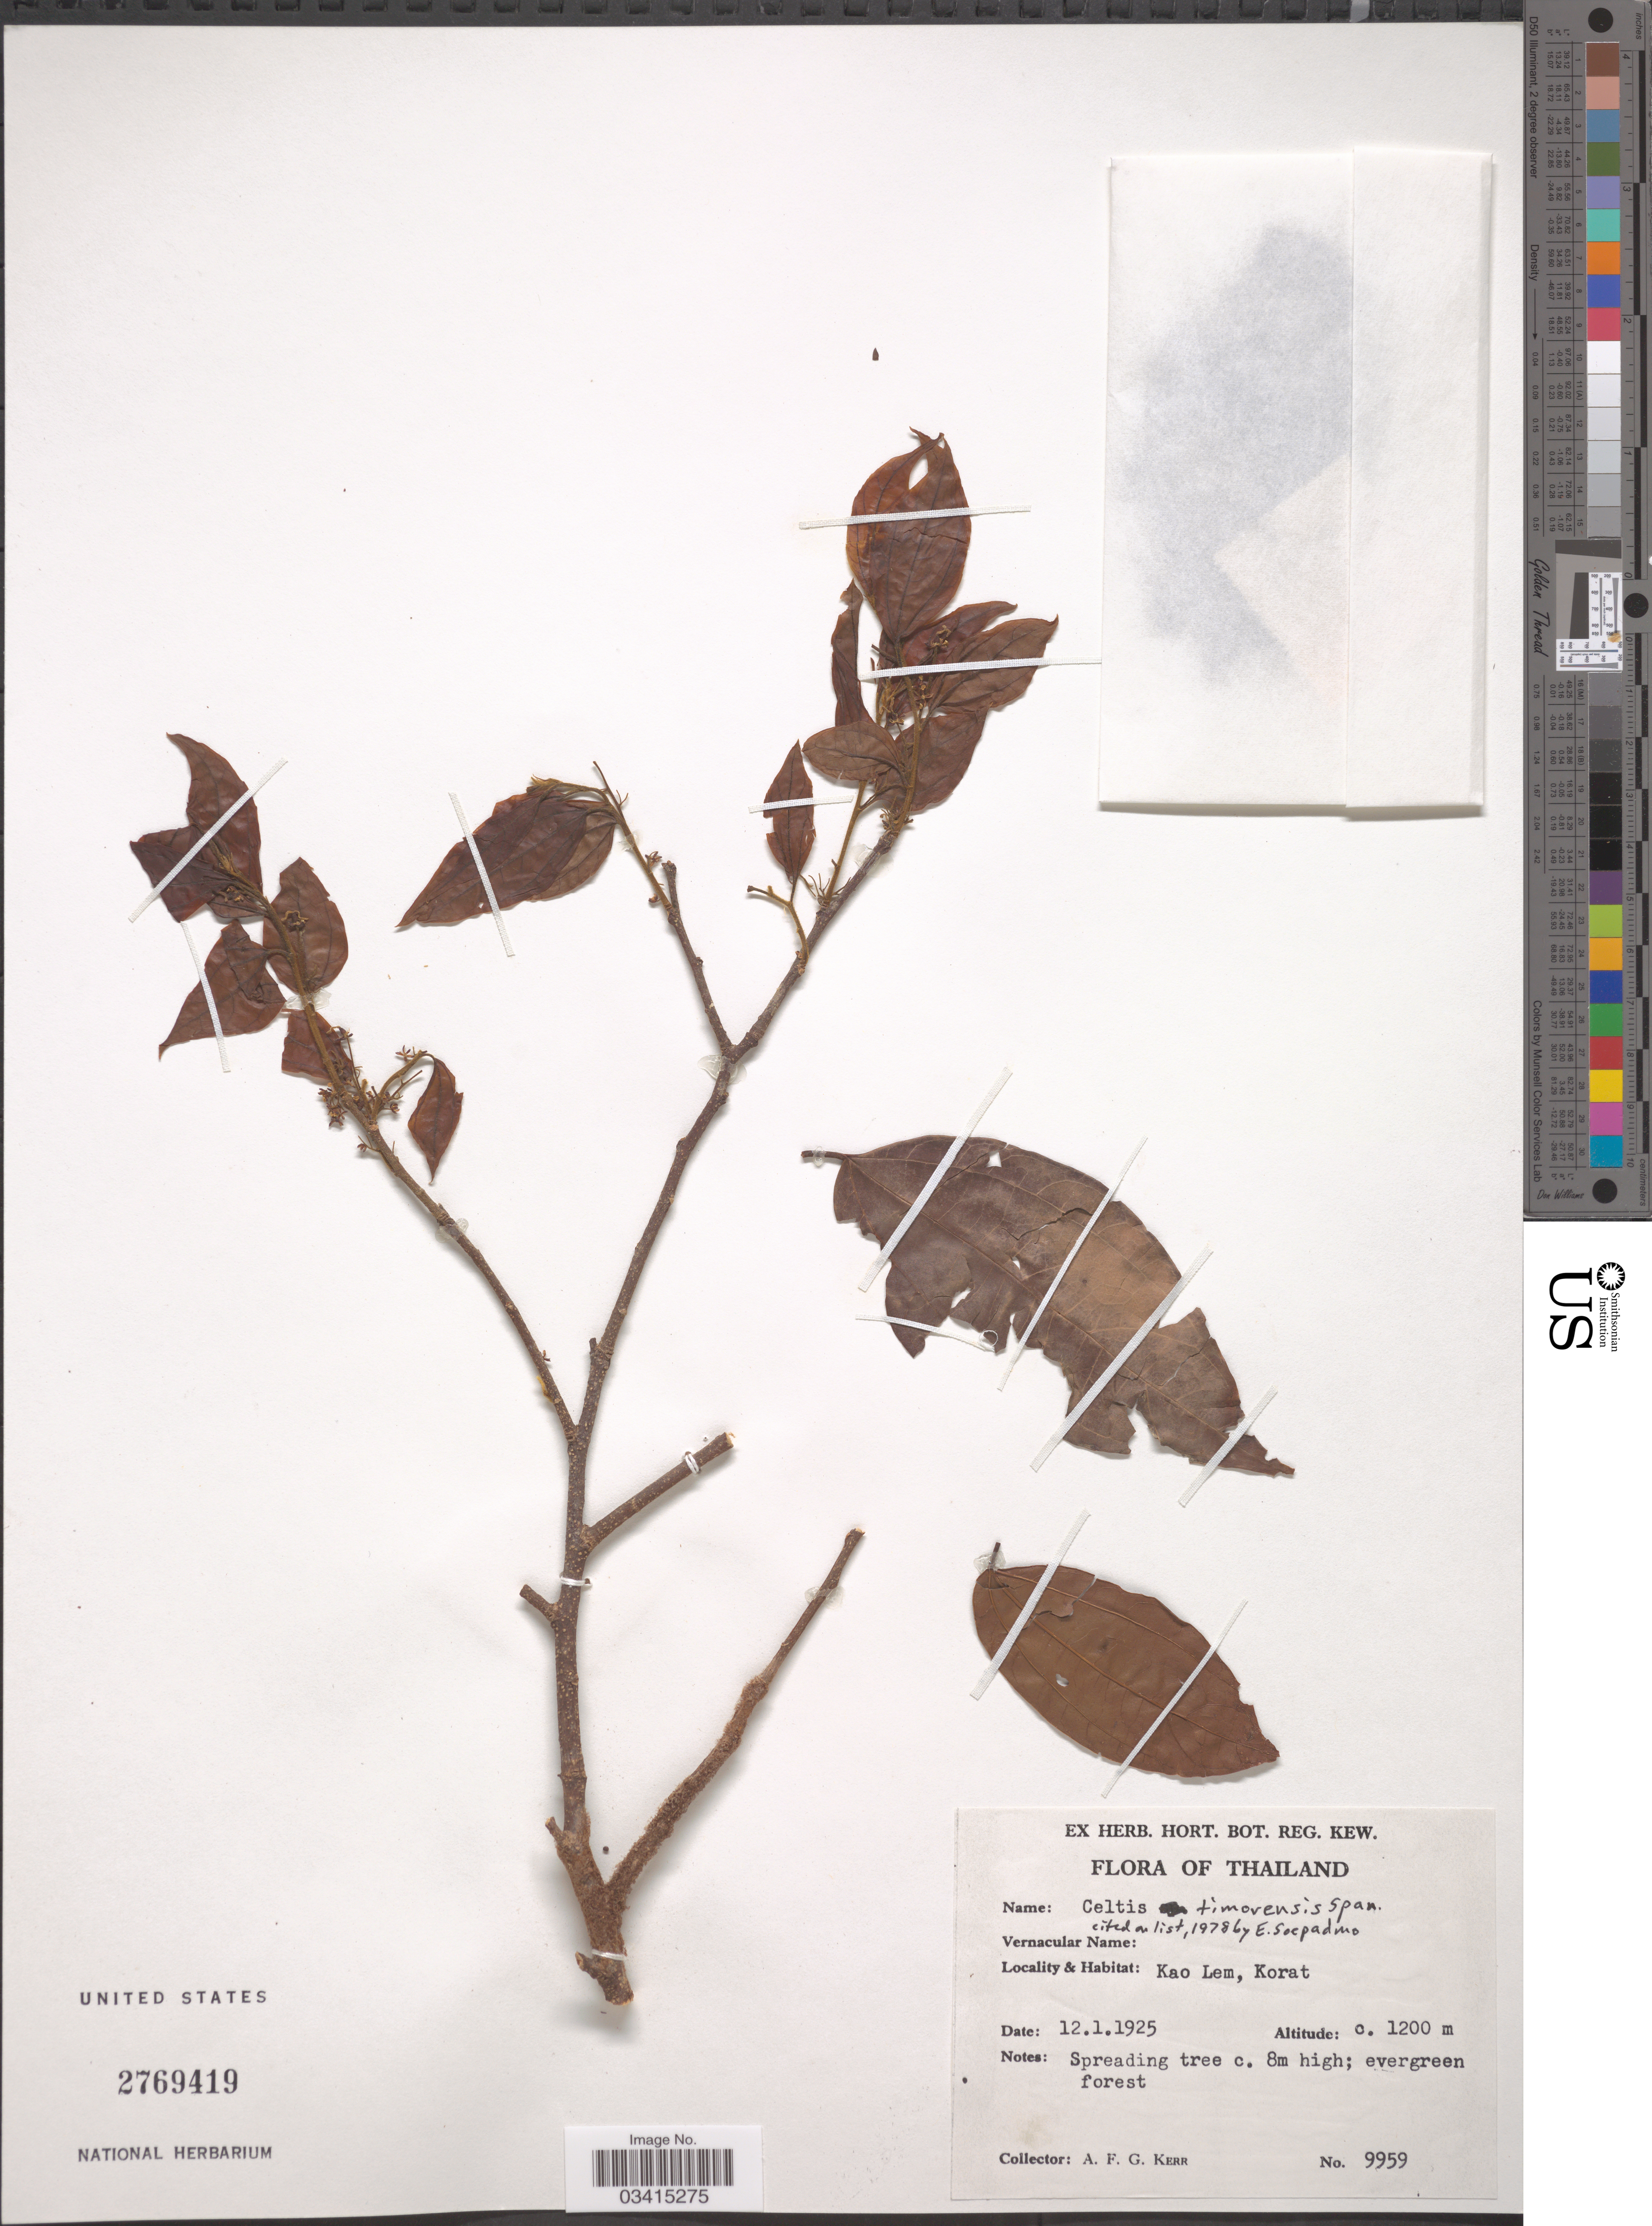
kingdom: Plantae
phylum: Tracheophyta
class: Magnoliopsida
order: Rosales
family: Cannabaceae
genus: Celtis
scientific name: Celtis timorensis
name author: Spanoghe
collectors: A. F. G. Kerr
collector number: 9959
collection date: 1925-01-12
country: Thailand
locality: Kao Lem, Korat.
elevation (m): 1200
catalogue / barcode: US 2769419